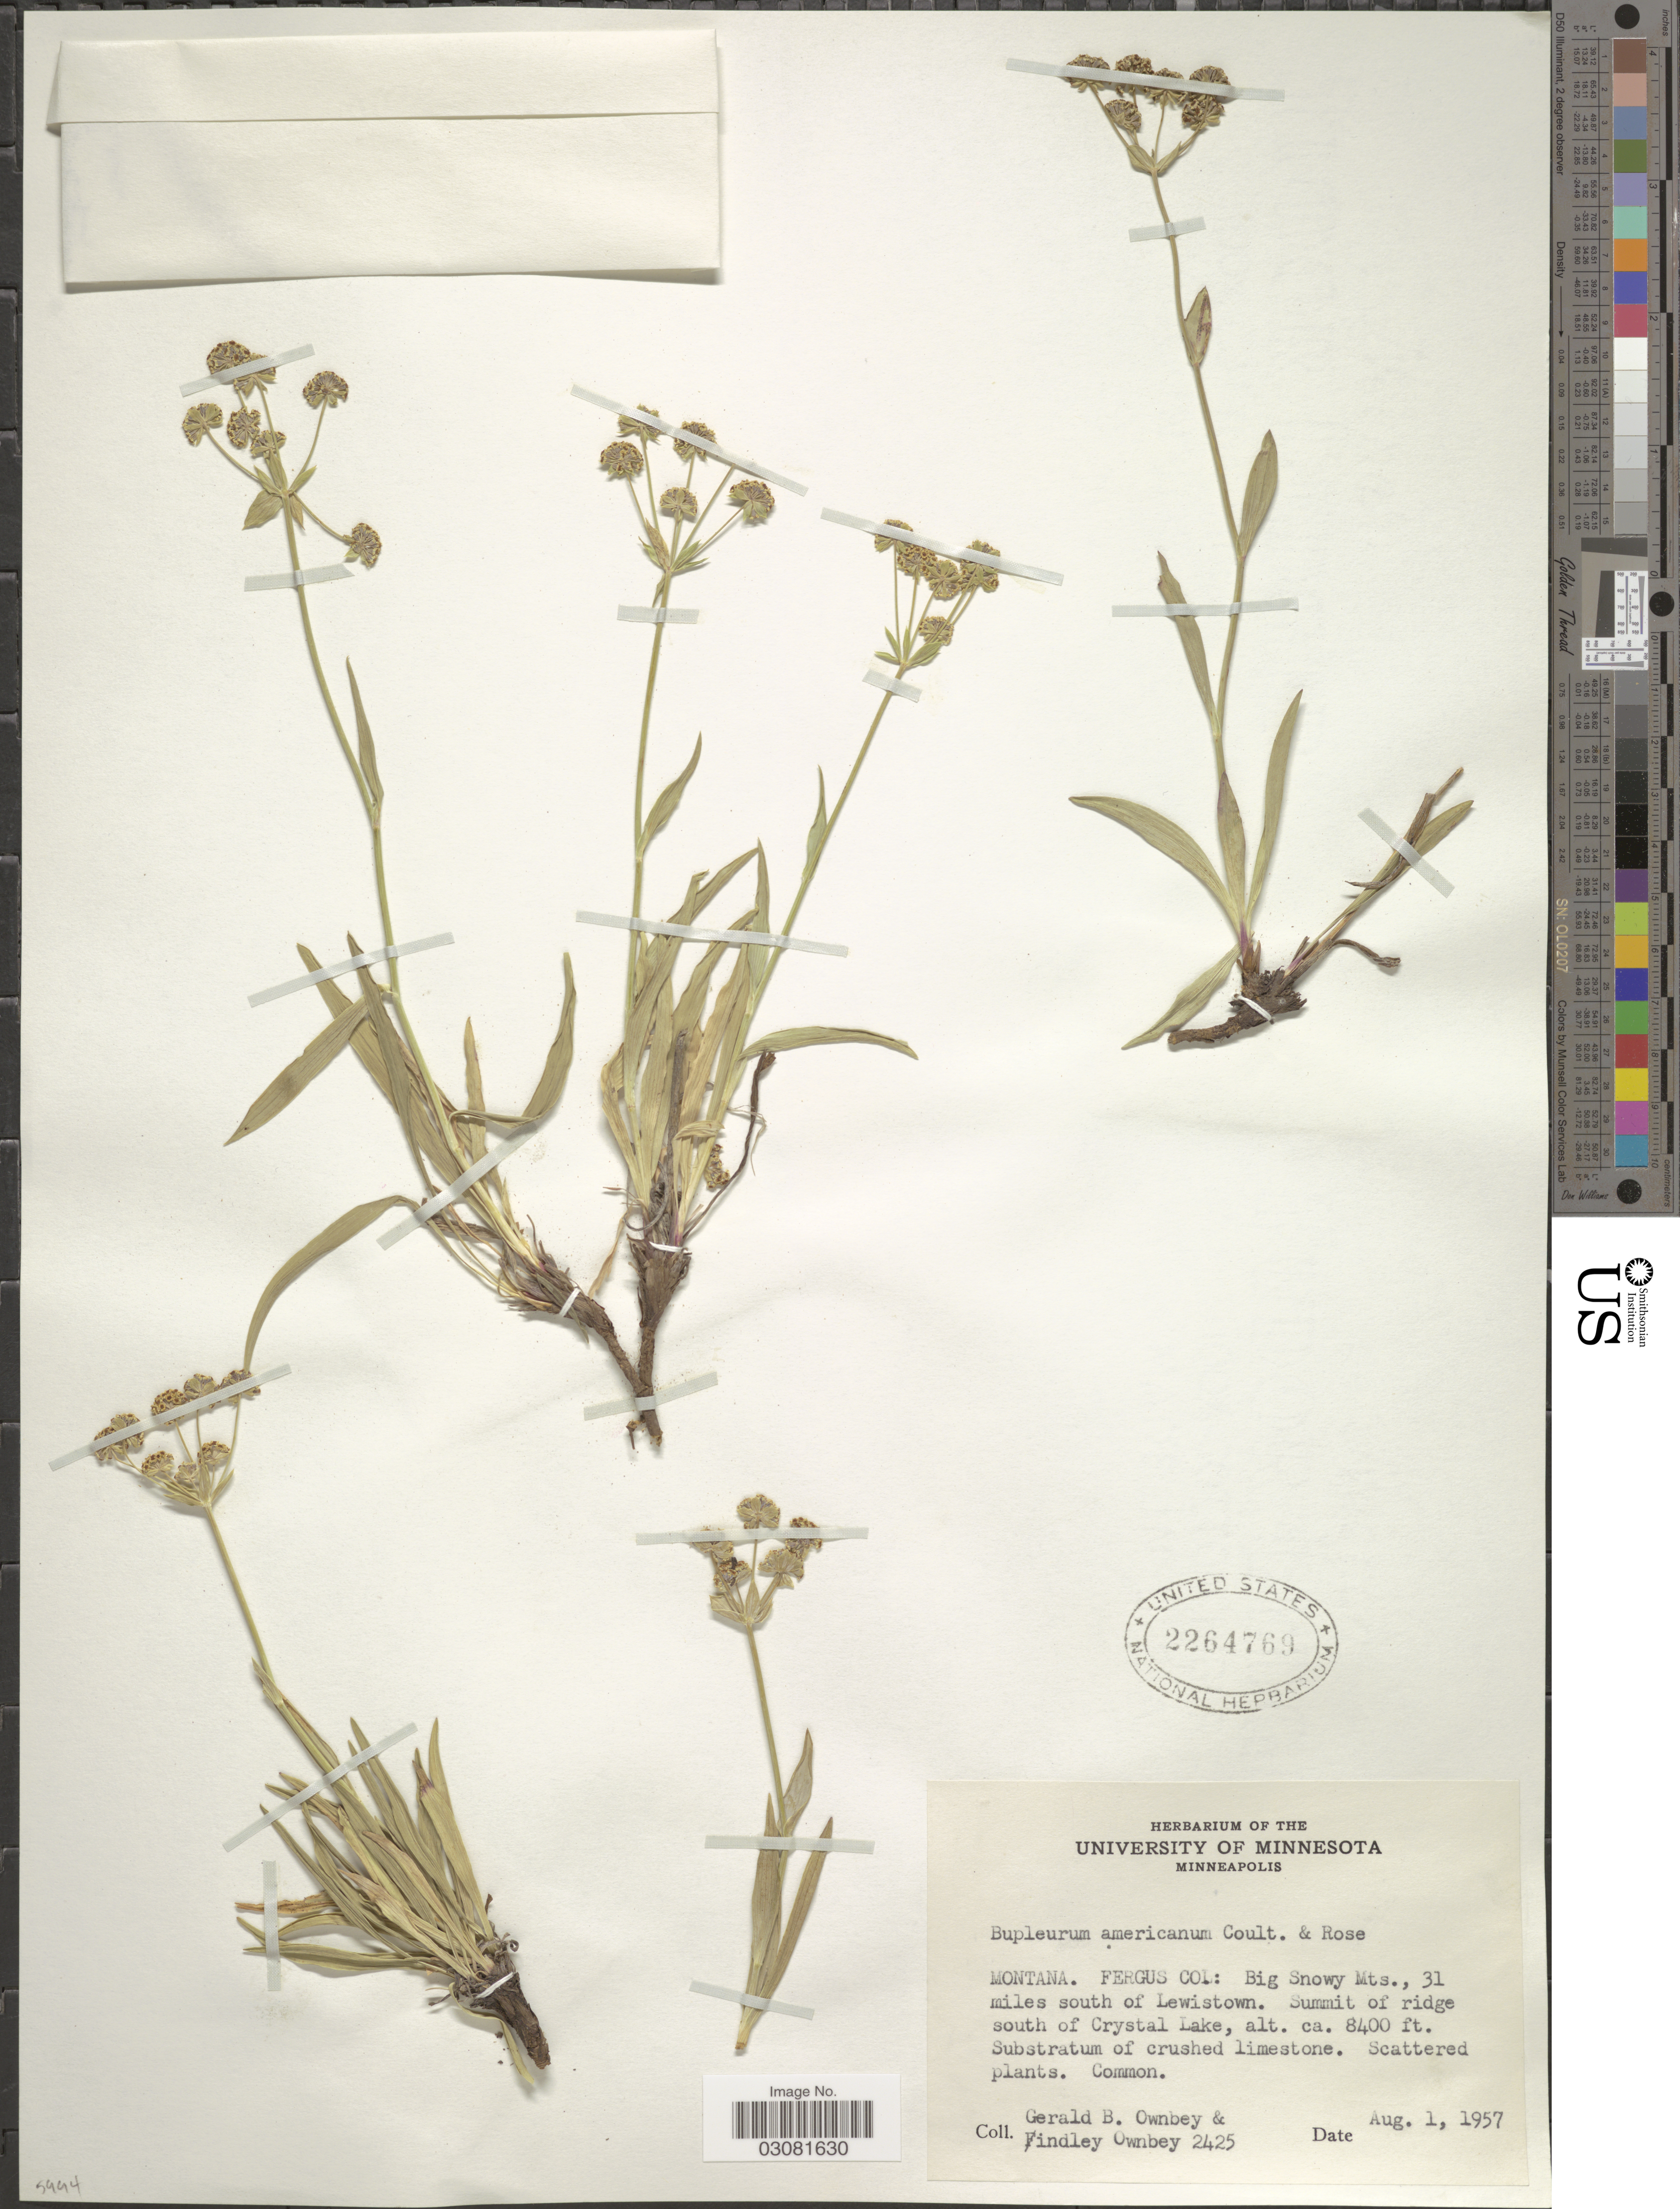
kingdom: Plantae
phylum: Tracheophyta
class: Magnoliopsida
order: Apiales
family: Apiaceae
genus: Bupleurum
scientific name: Bupleurum americanum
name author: J.M. Coult. & Rose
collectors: G. B. Ownbey & F. Ownbey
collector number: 2425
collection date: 1957-08-01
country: United States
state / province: Montana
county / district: Fergus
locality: Big Snowy Mts., 31 miles S of Lewistown. Summit ridge S of Crystal Lake.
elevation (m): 2560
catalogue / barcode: US 2264769